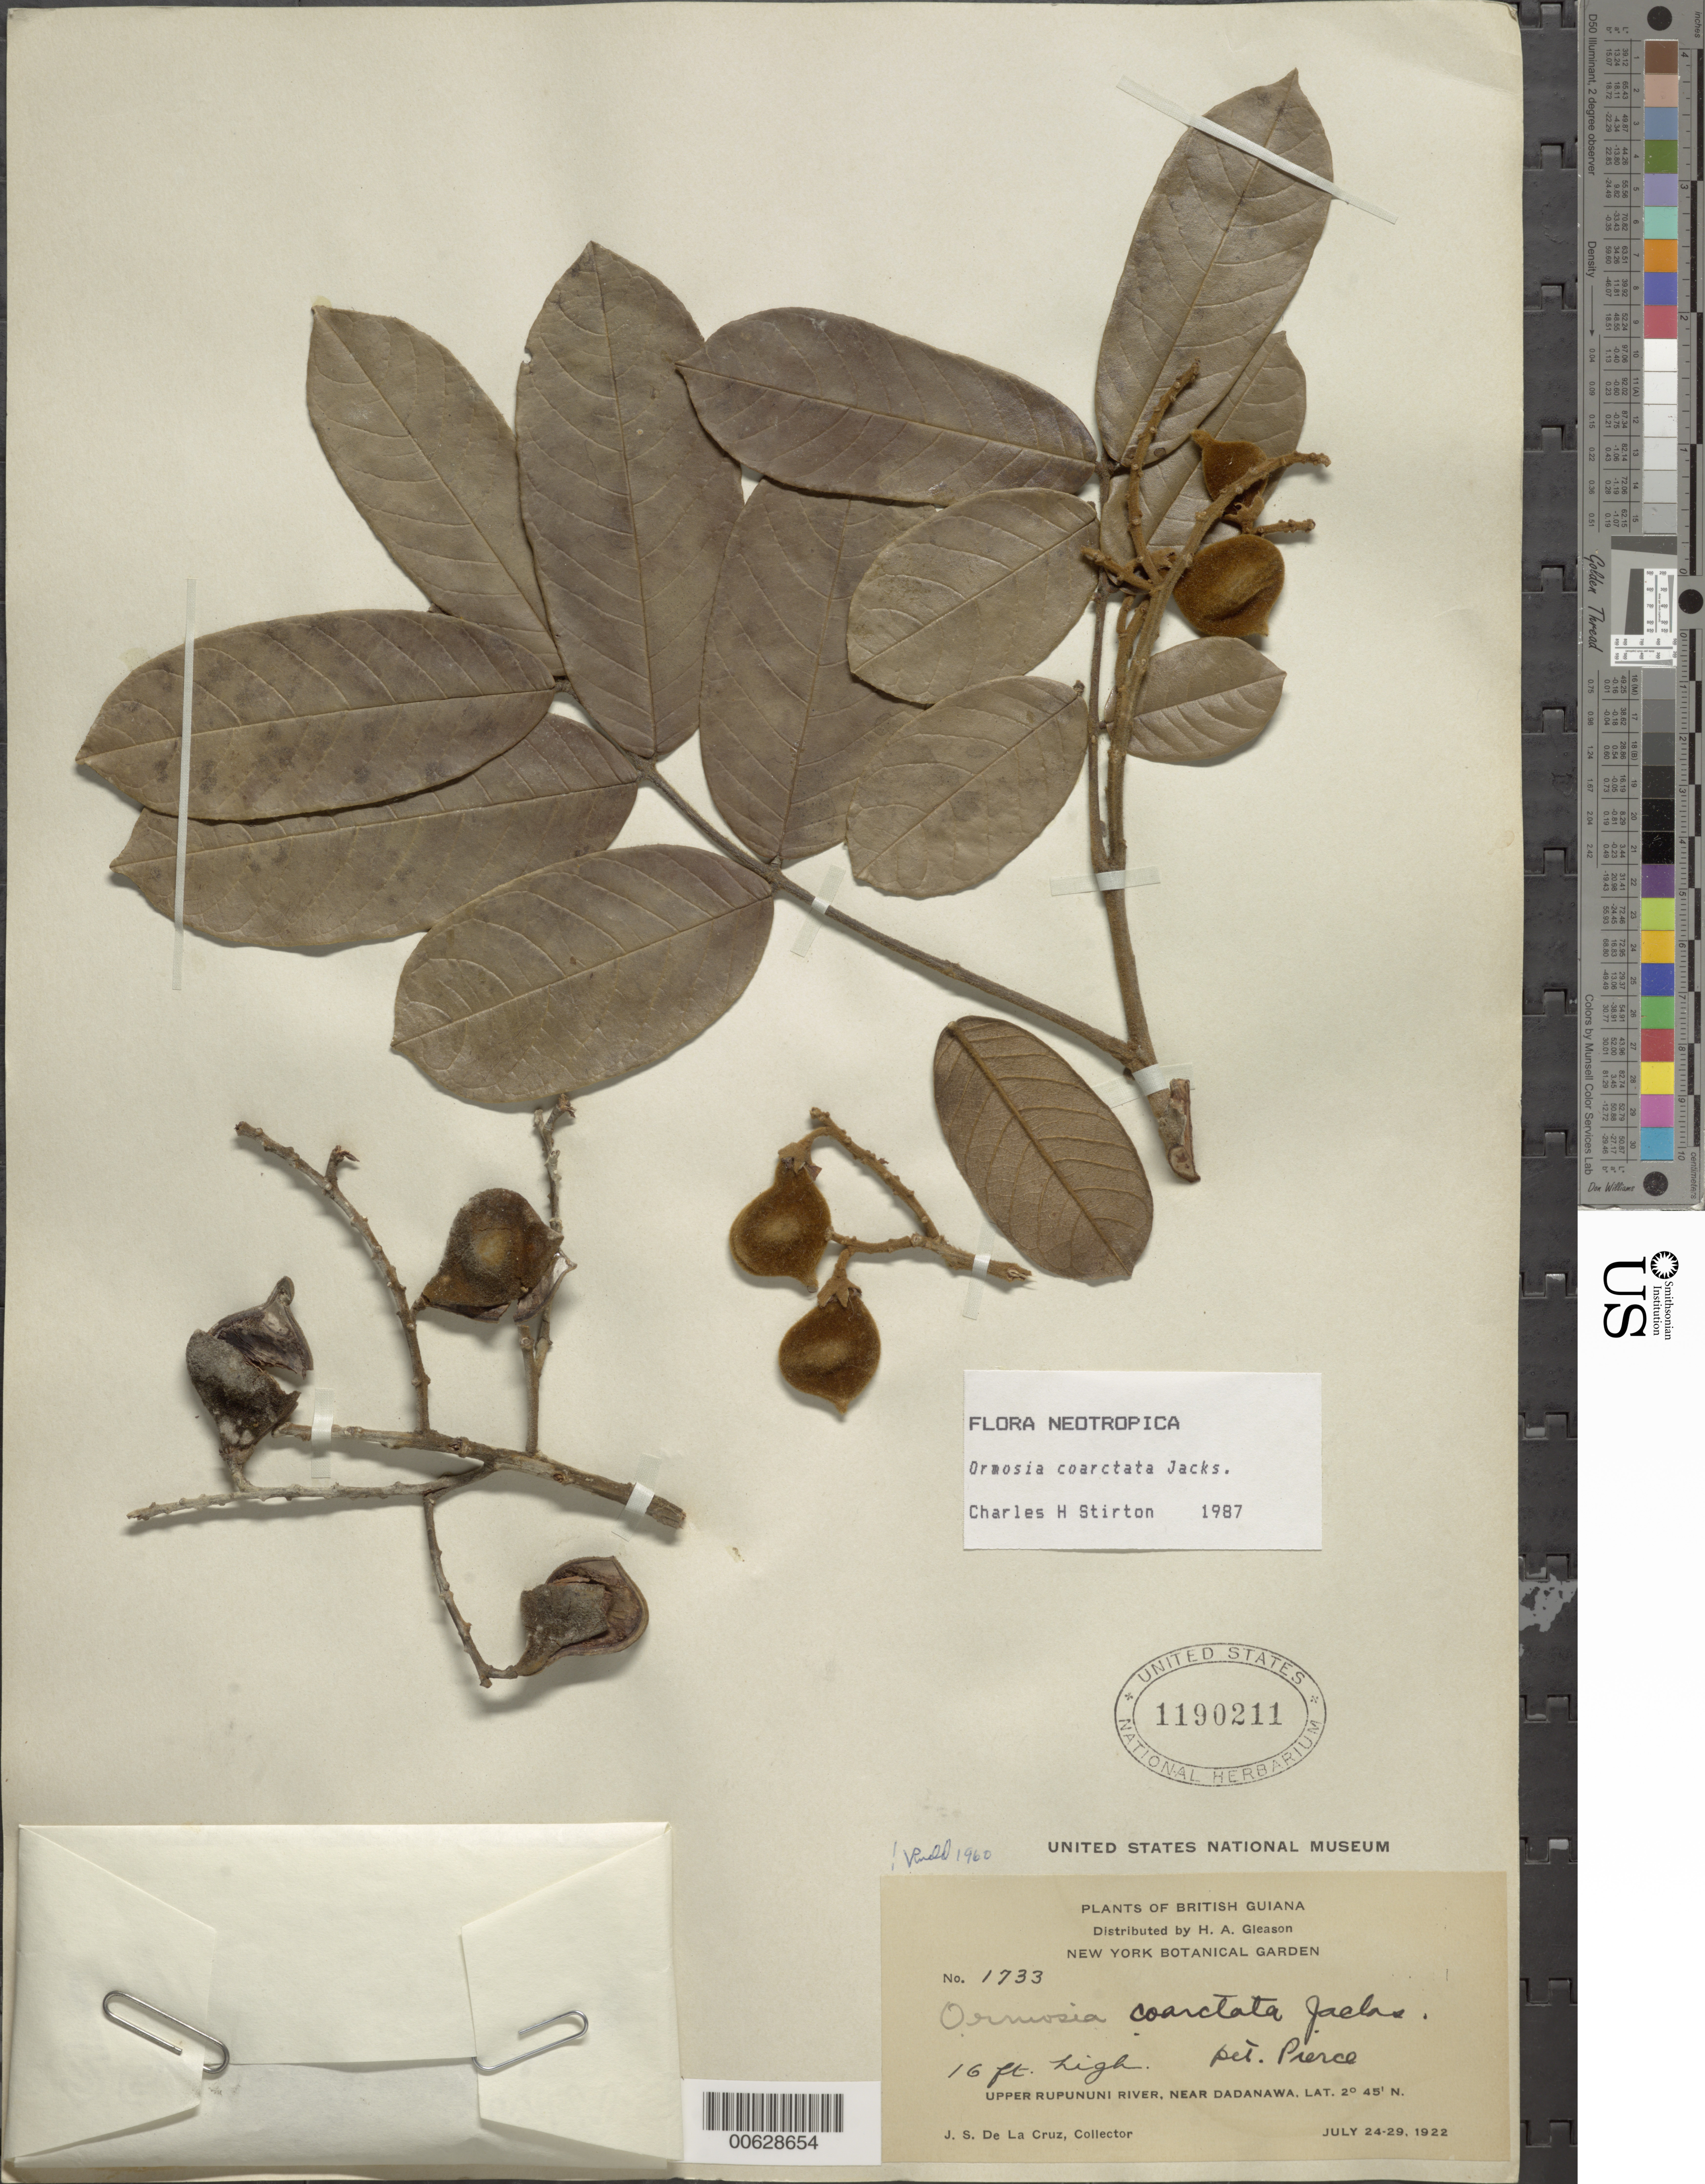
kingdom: Plantae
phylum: Tracheophyta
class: Magnoliopsida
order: Fabales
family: Fabaceae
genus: Ormosia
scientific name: Ormosia coarctata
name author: Jacks.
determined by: Stirton, Charles H.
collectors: J. S. de la Cruz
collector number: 1733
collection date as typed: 24-Jul-22 to 29-Jul-22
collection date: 1922-07-24/1922-07-29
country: Guyana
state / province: U. Takutu-U. Essequibo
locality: Dadanawa, near, upper Rupununi R.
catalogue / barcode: US 1190211